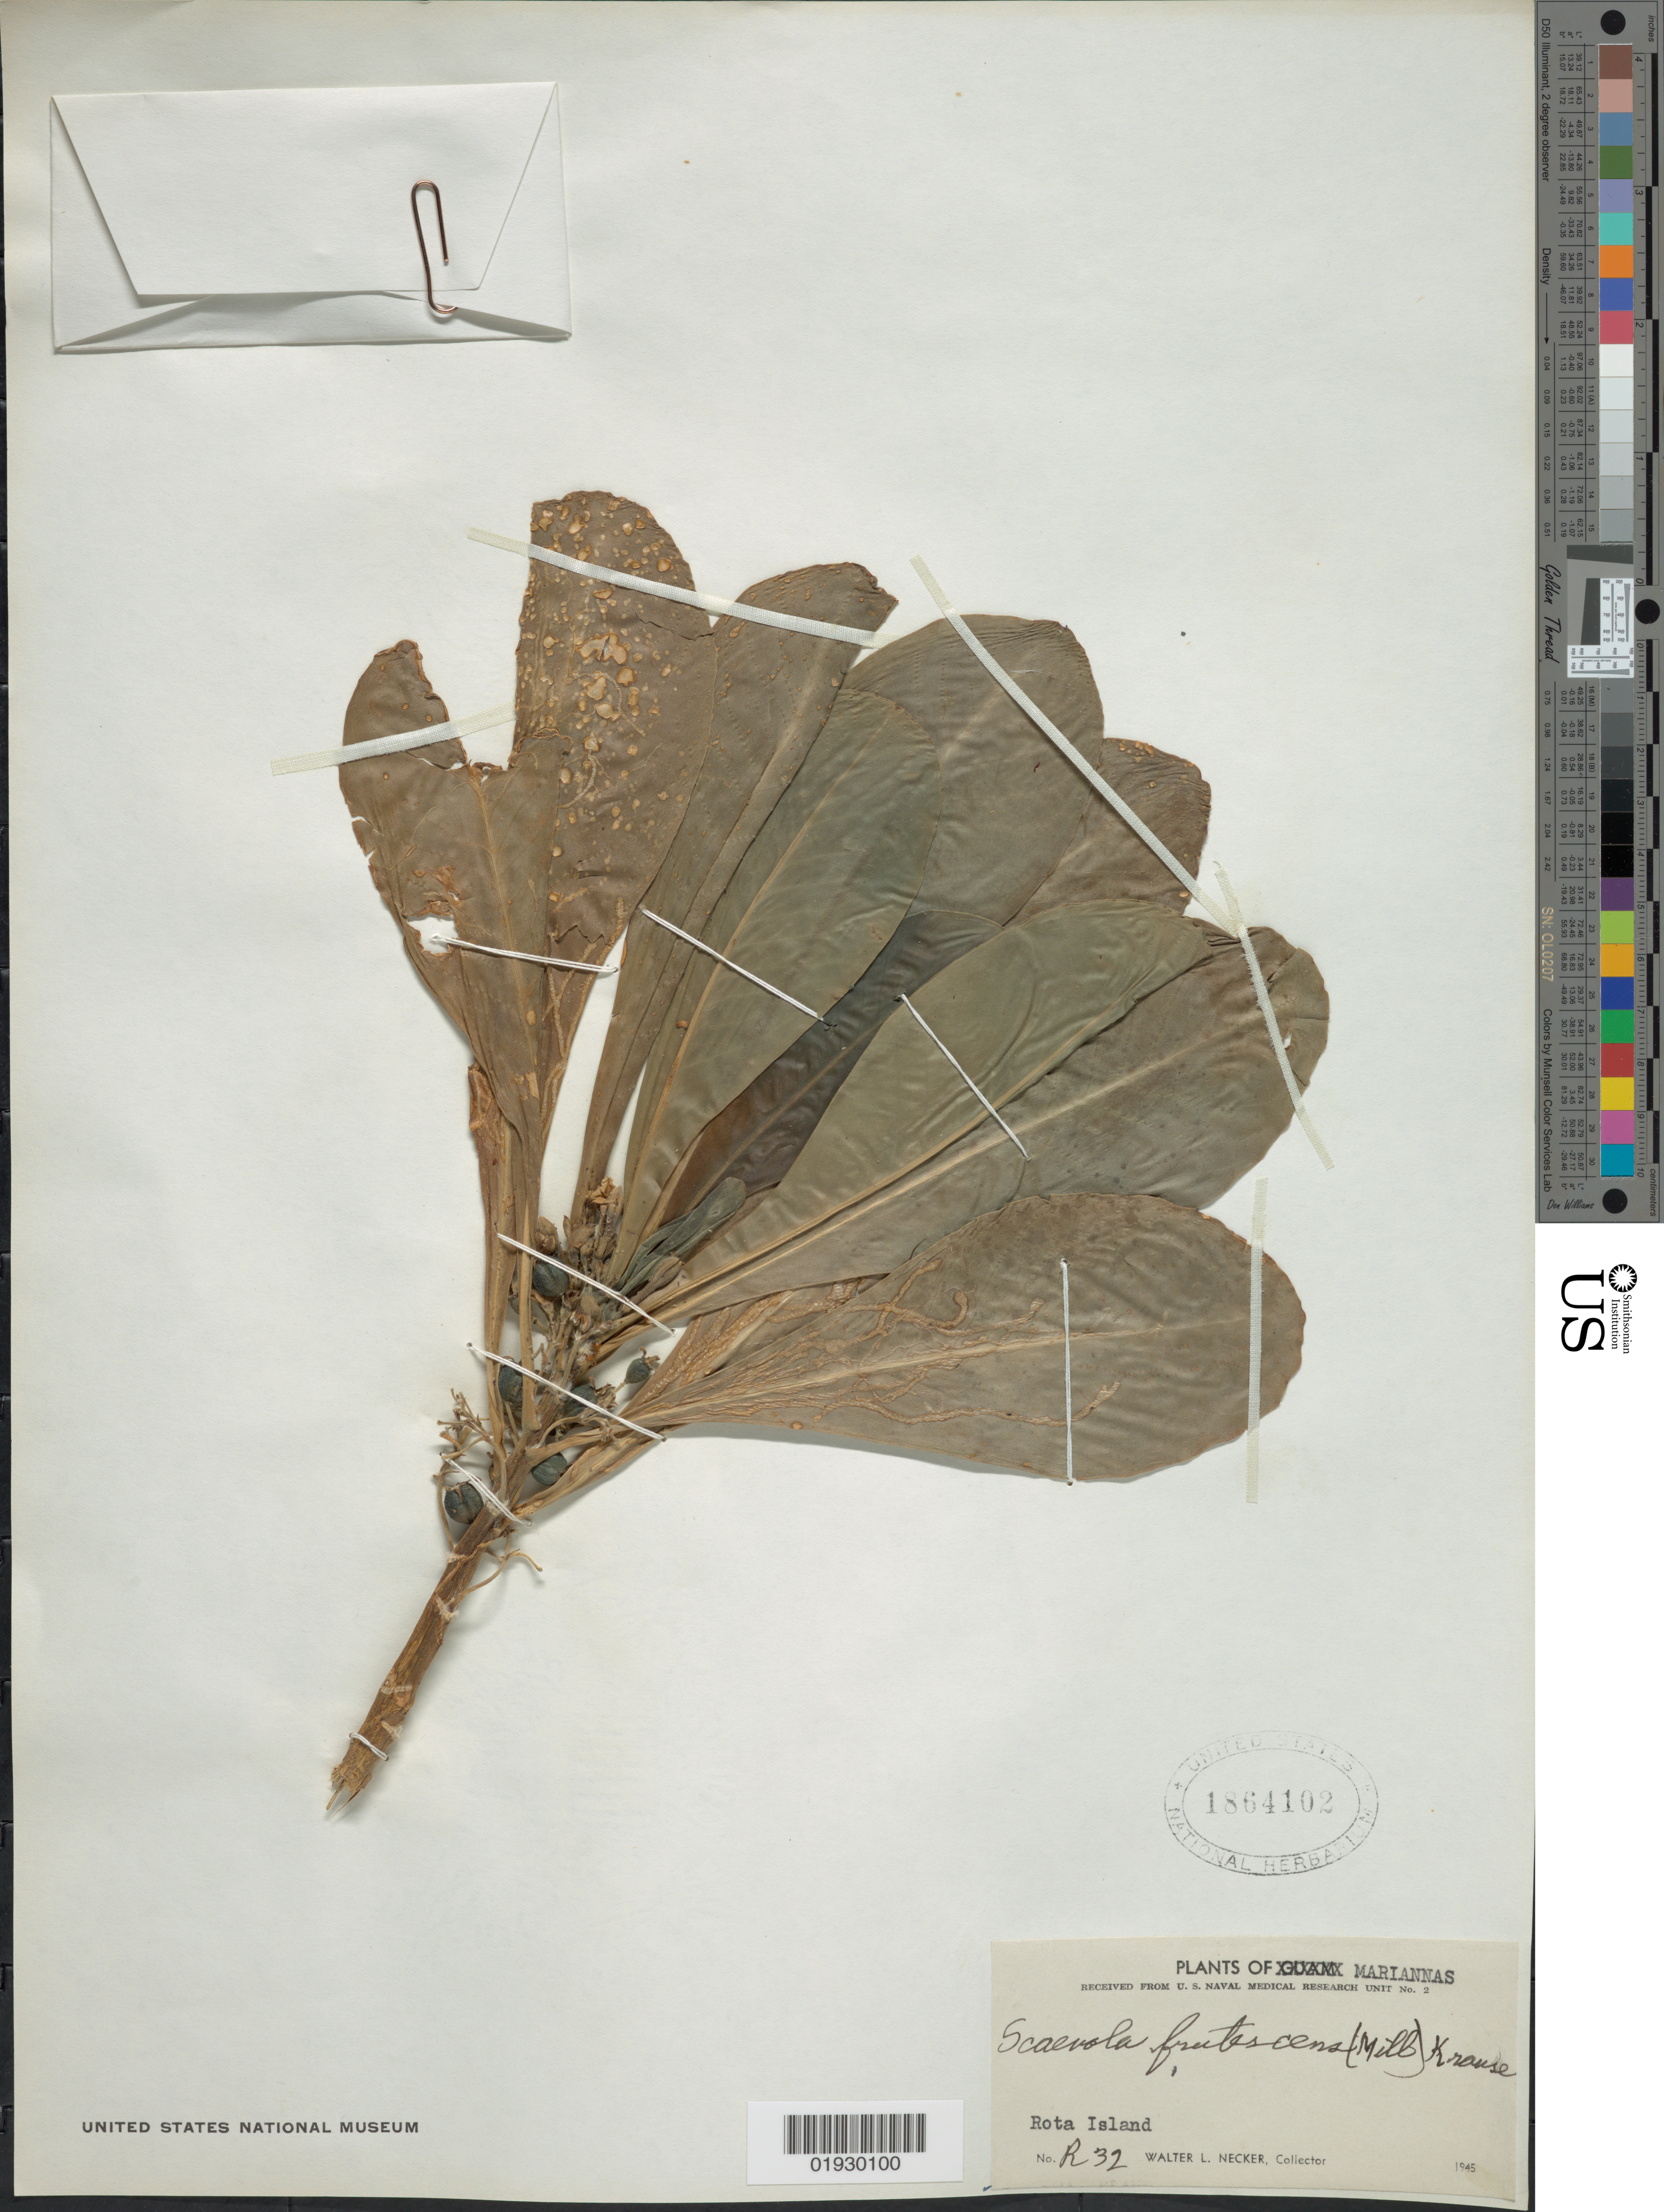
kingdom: Plantae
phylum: Tracheophyta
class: Magnoliopsida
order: Asterales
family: Goodeniaceae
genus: Scaevola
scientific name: Scaevola sericea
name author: Vahl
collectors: W. L. Necker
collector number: R32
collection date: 1945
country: Northern Mariana Islands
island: Rota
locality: Rota Island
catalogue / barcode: US 1864102